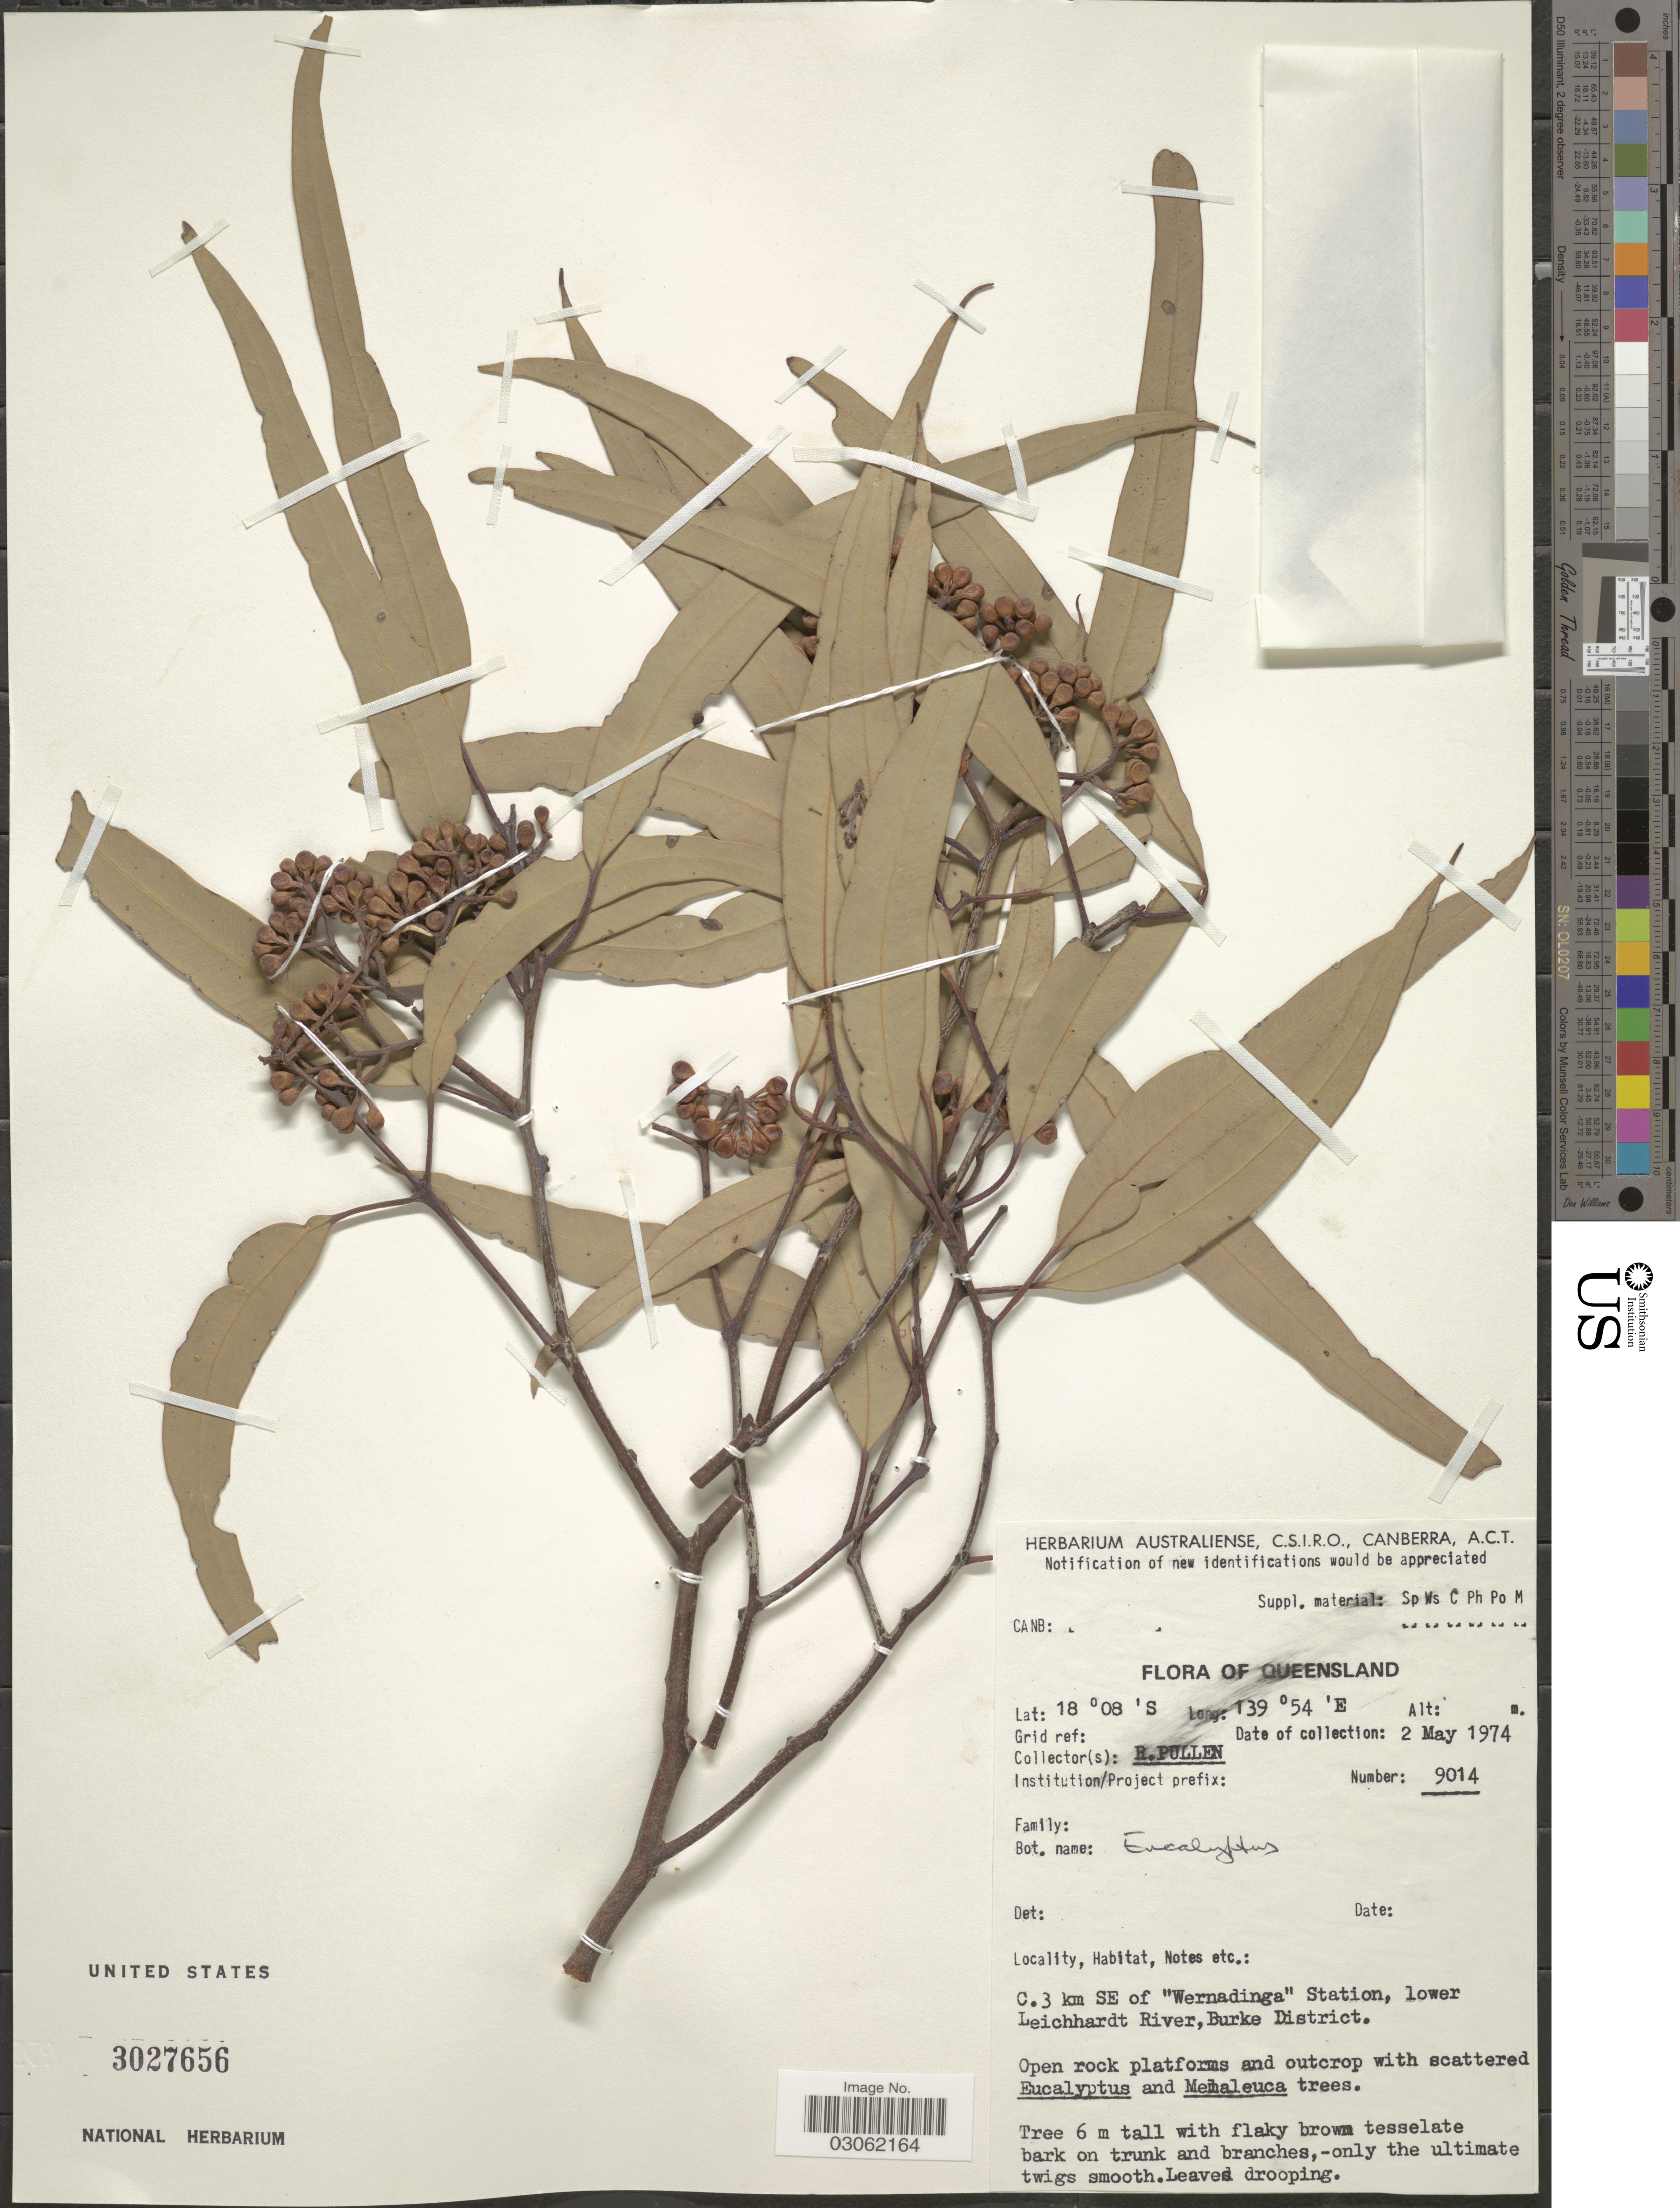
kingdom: Plantae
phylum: Tracheophyta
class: Magnoliopsida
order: Myrtales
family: Myrtaceae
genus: Eucalyptus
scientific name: Eucalyptus sp.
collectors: R. Pullen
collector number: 9014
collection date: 1974-05-02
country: Australia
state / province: Queensland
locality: C. 3 km SE of "Wernadinga" Station, lower Leichhardt River, Burke District.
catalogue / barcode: US 3027656